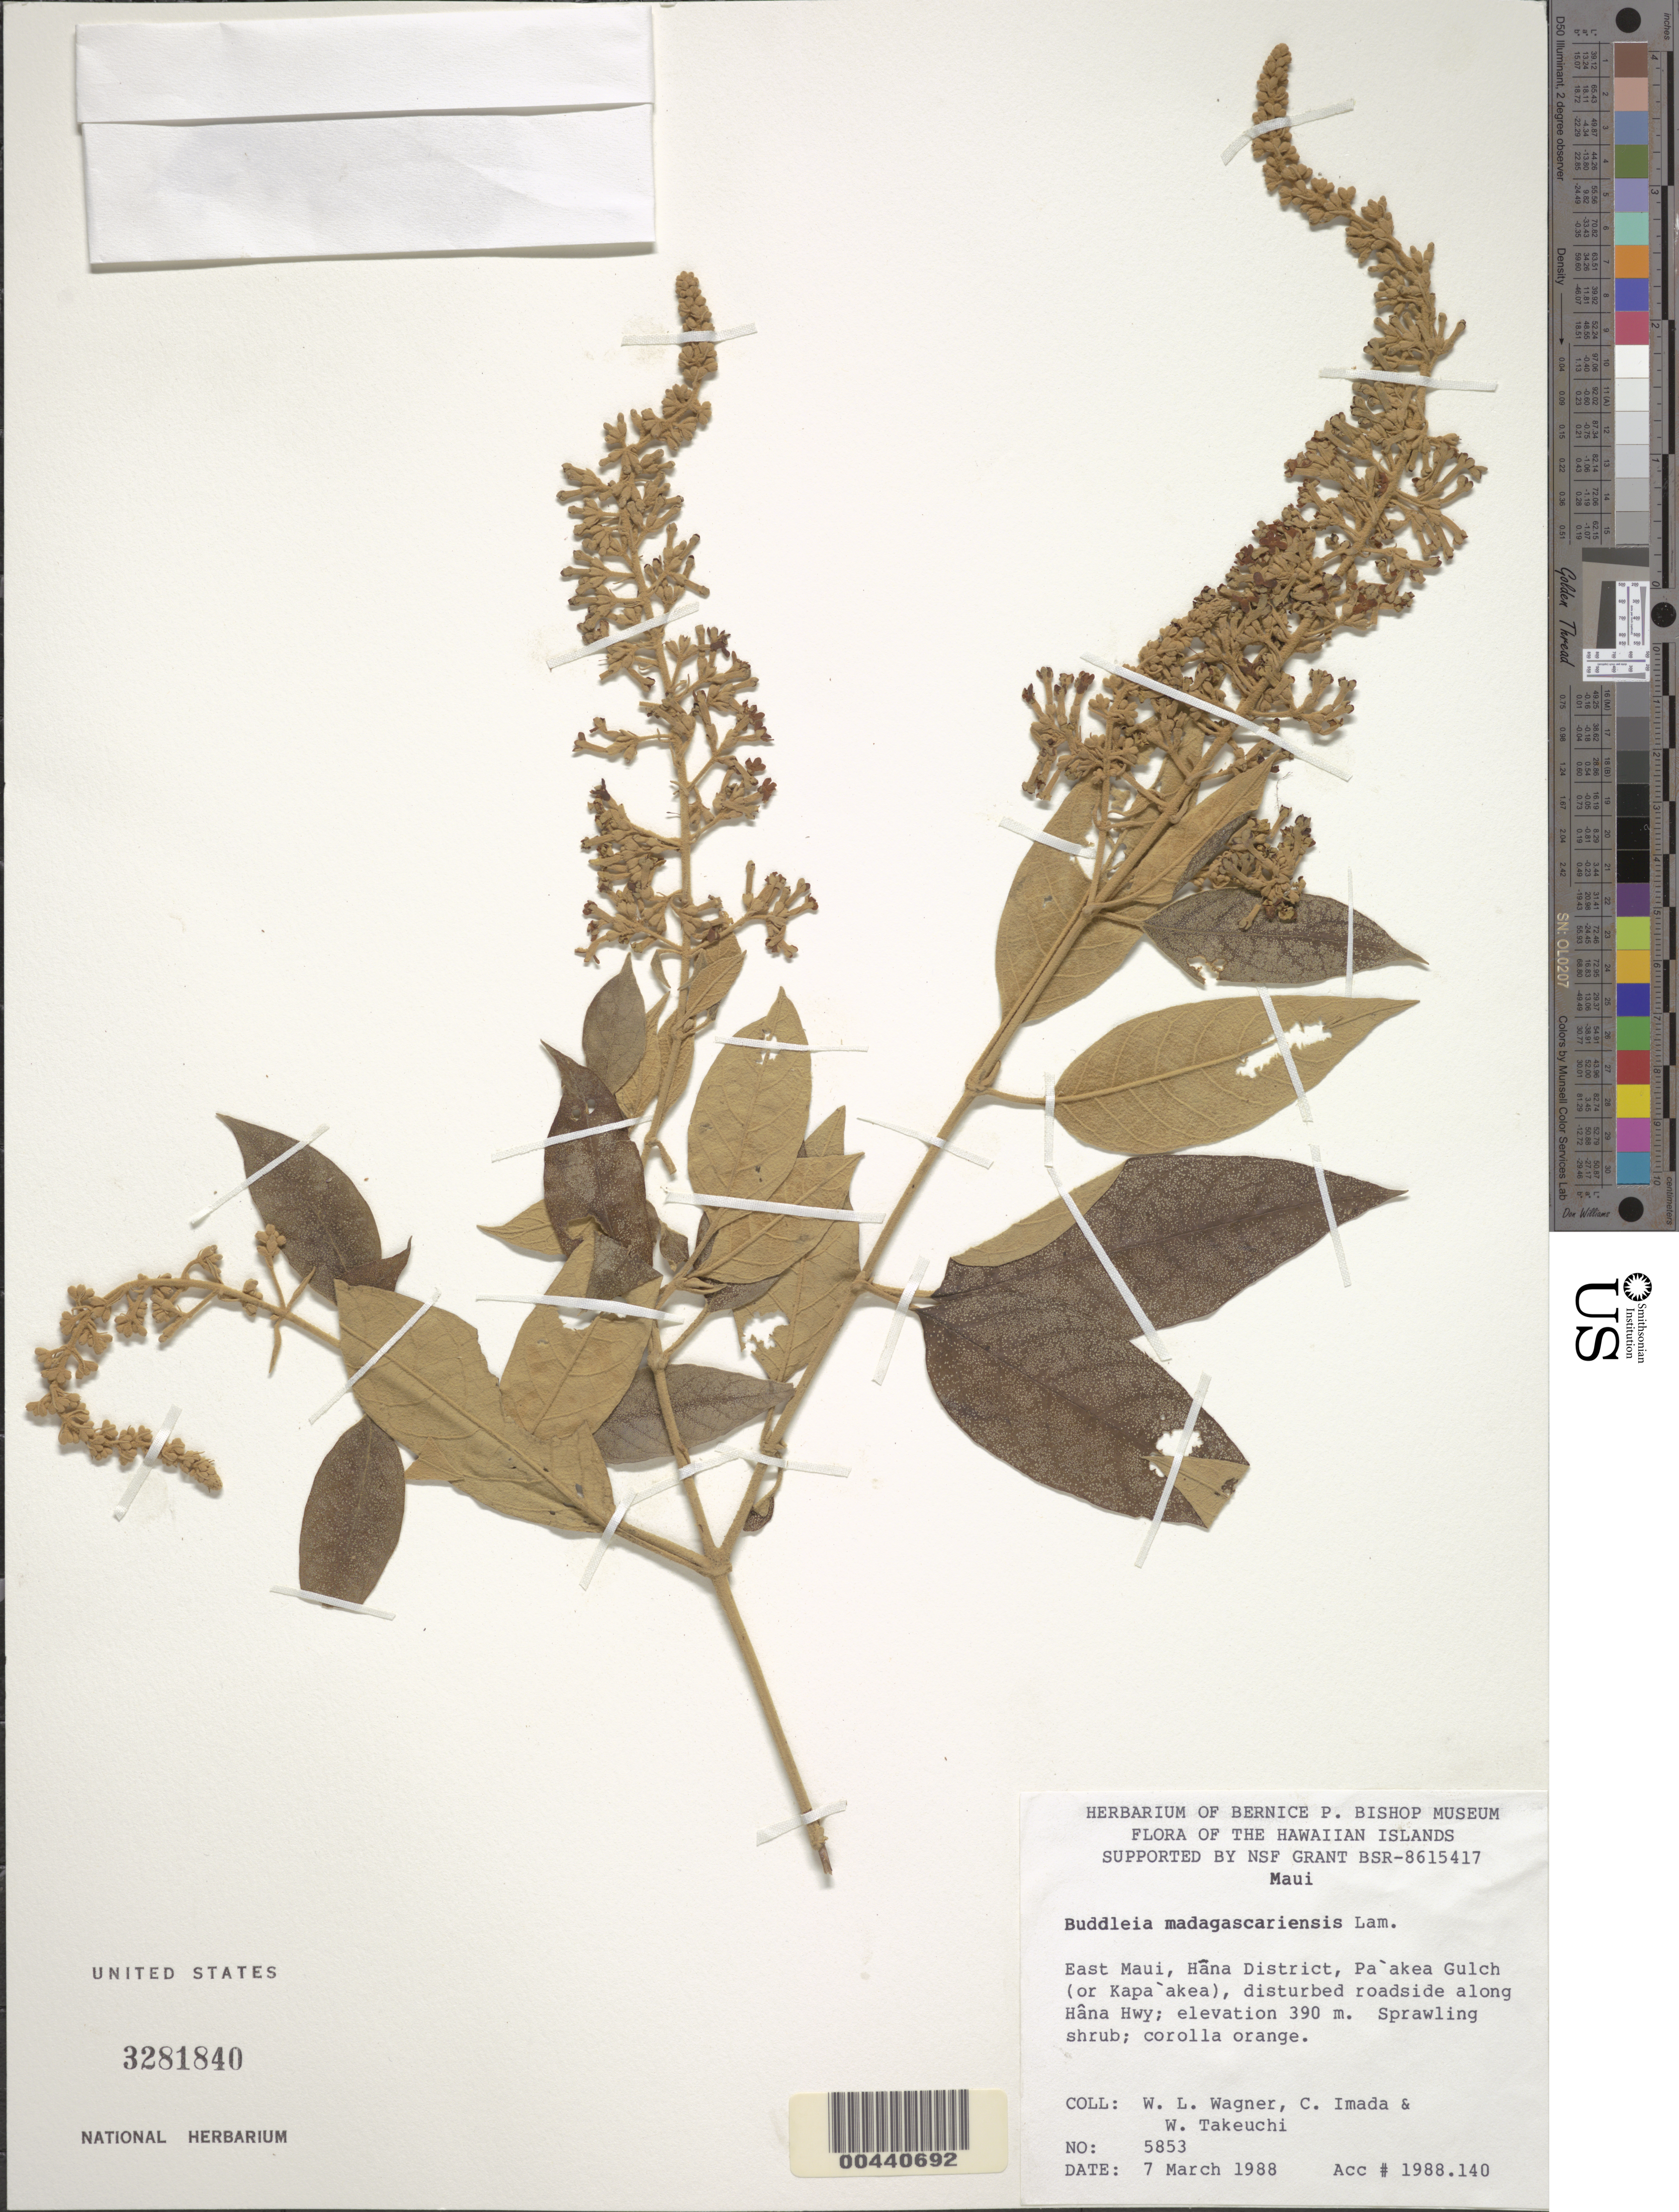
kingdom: Plantae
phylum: Tracheophyta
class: Magnoliopsida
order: Lamiales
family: Scrophulariaceae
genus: Buddleja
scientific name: Buddleja madagascariensis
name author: Lam.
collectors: W. L. Wagner, C. Imada & W. N. Takeuchi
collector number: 5853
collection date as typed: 7 Mar 1988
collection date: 1988-03-07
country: United States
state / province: Hawaii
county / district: Maui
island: Maui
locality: E Maui, Hana District, Pa'akea Gulch (or Kapa'akea), roadside along Hana Hwy.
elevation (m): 390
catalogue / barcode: US 3281840